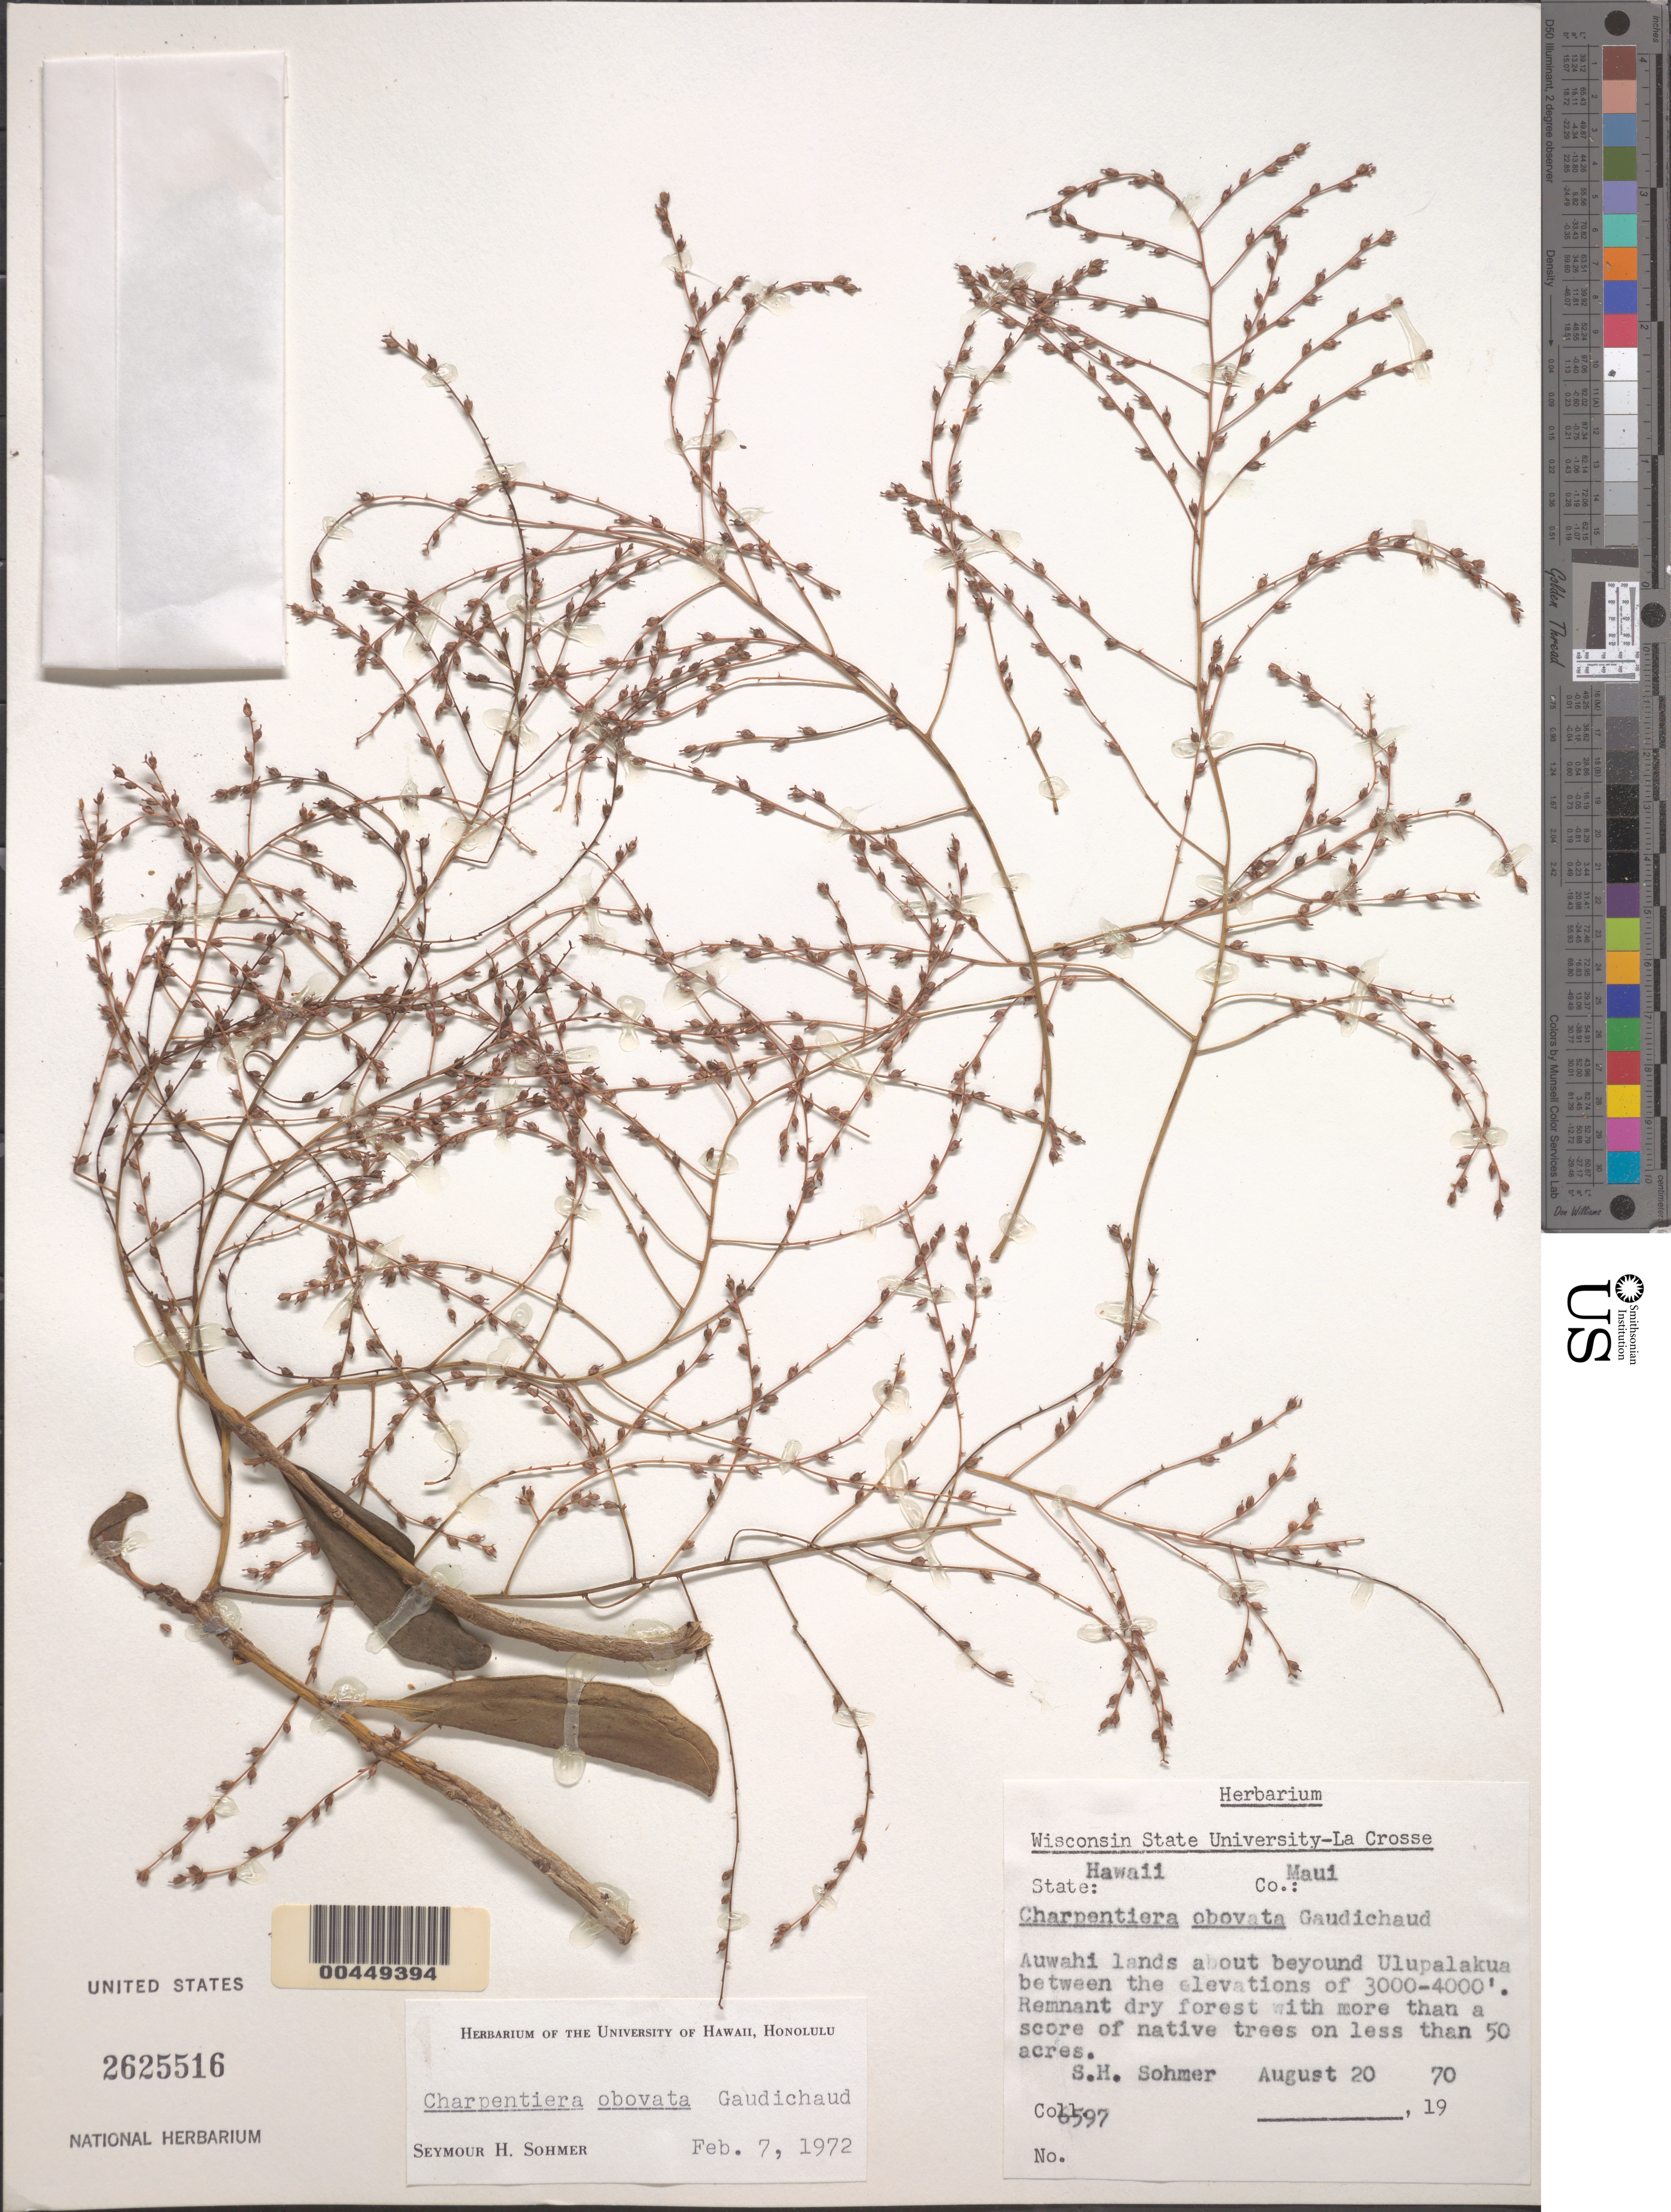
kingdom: Plantae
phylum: Tracheophyta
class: Magnoliopsida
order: Caryophyllales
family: Amaranthaceae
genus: Charpentiera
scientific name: Charpentiera obovata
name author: Gaudich.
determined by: Sohmer, S. H.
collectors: S. H. Sohmer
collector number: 6597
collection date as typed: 20 Aug 1970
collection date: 1970-08-20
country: United States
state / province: Hawaii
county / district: Maui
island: Maui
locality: Auwahi lands about beyond Ulupalakua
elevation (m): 914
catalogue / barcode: US 2625516